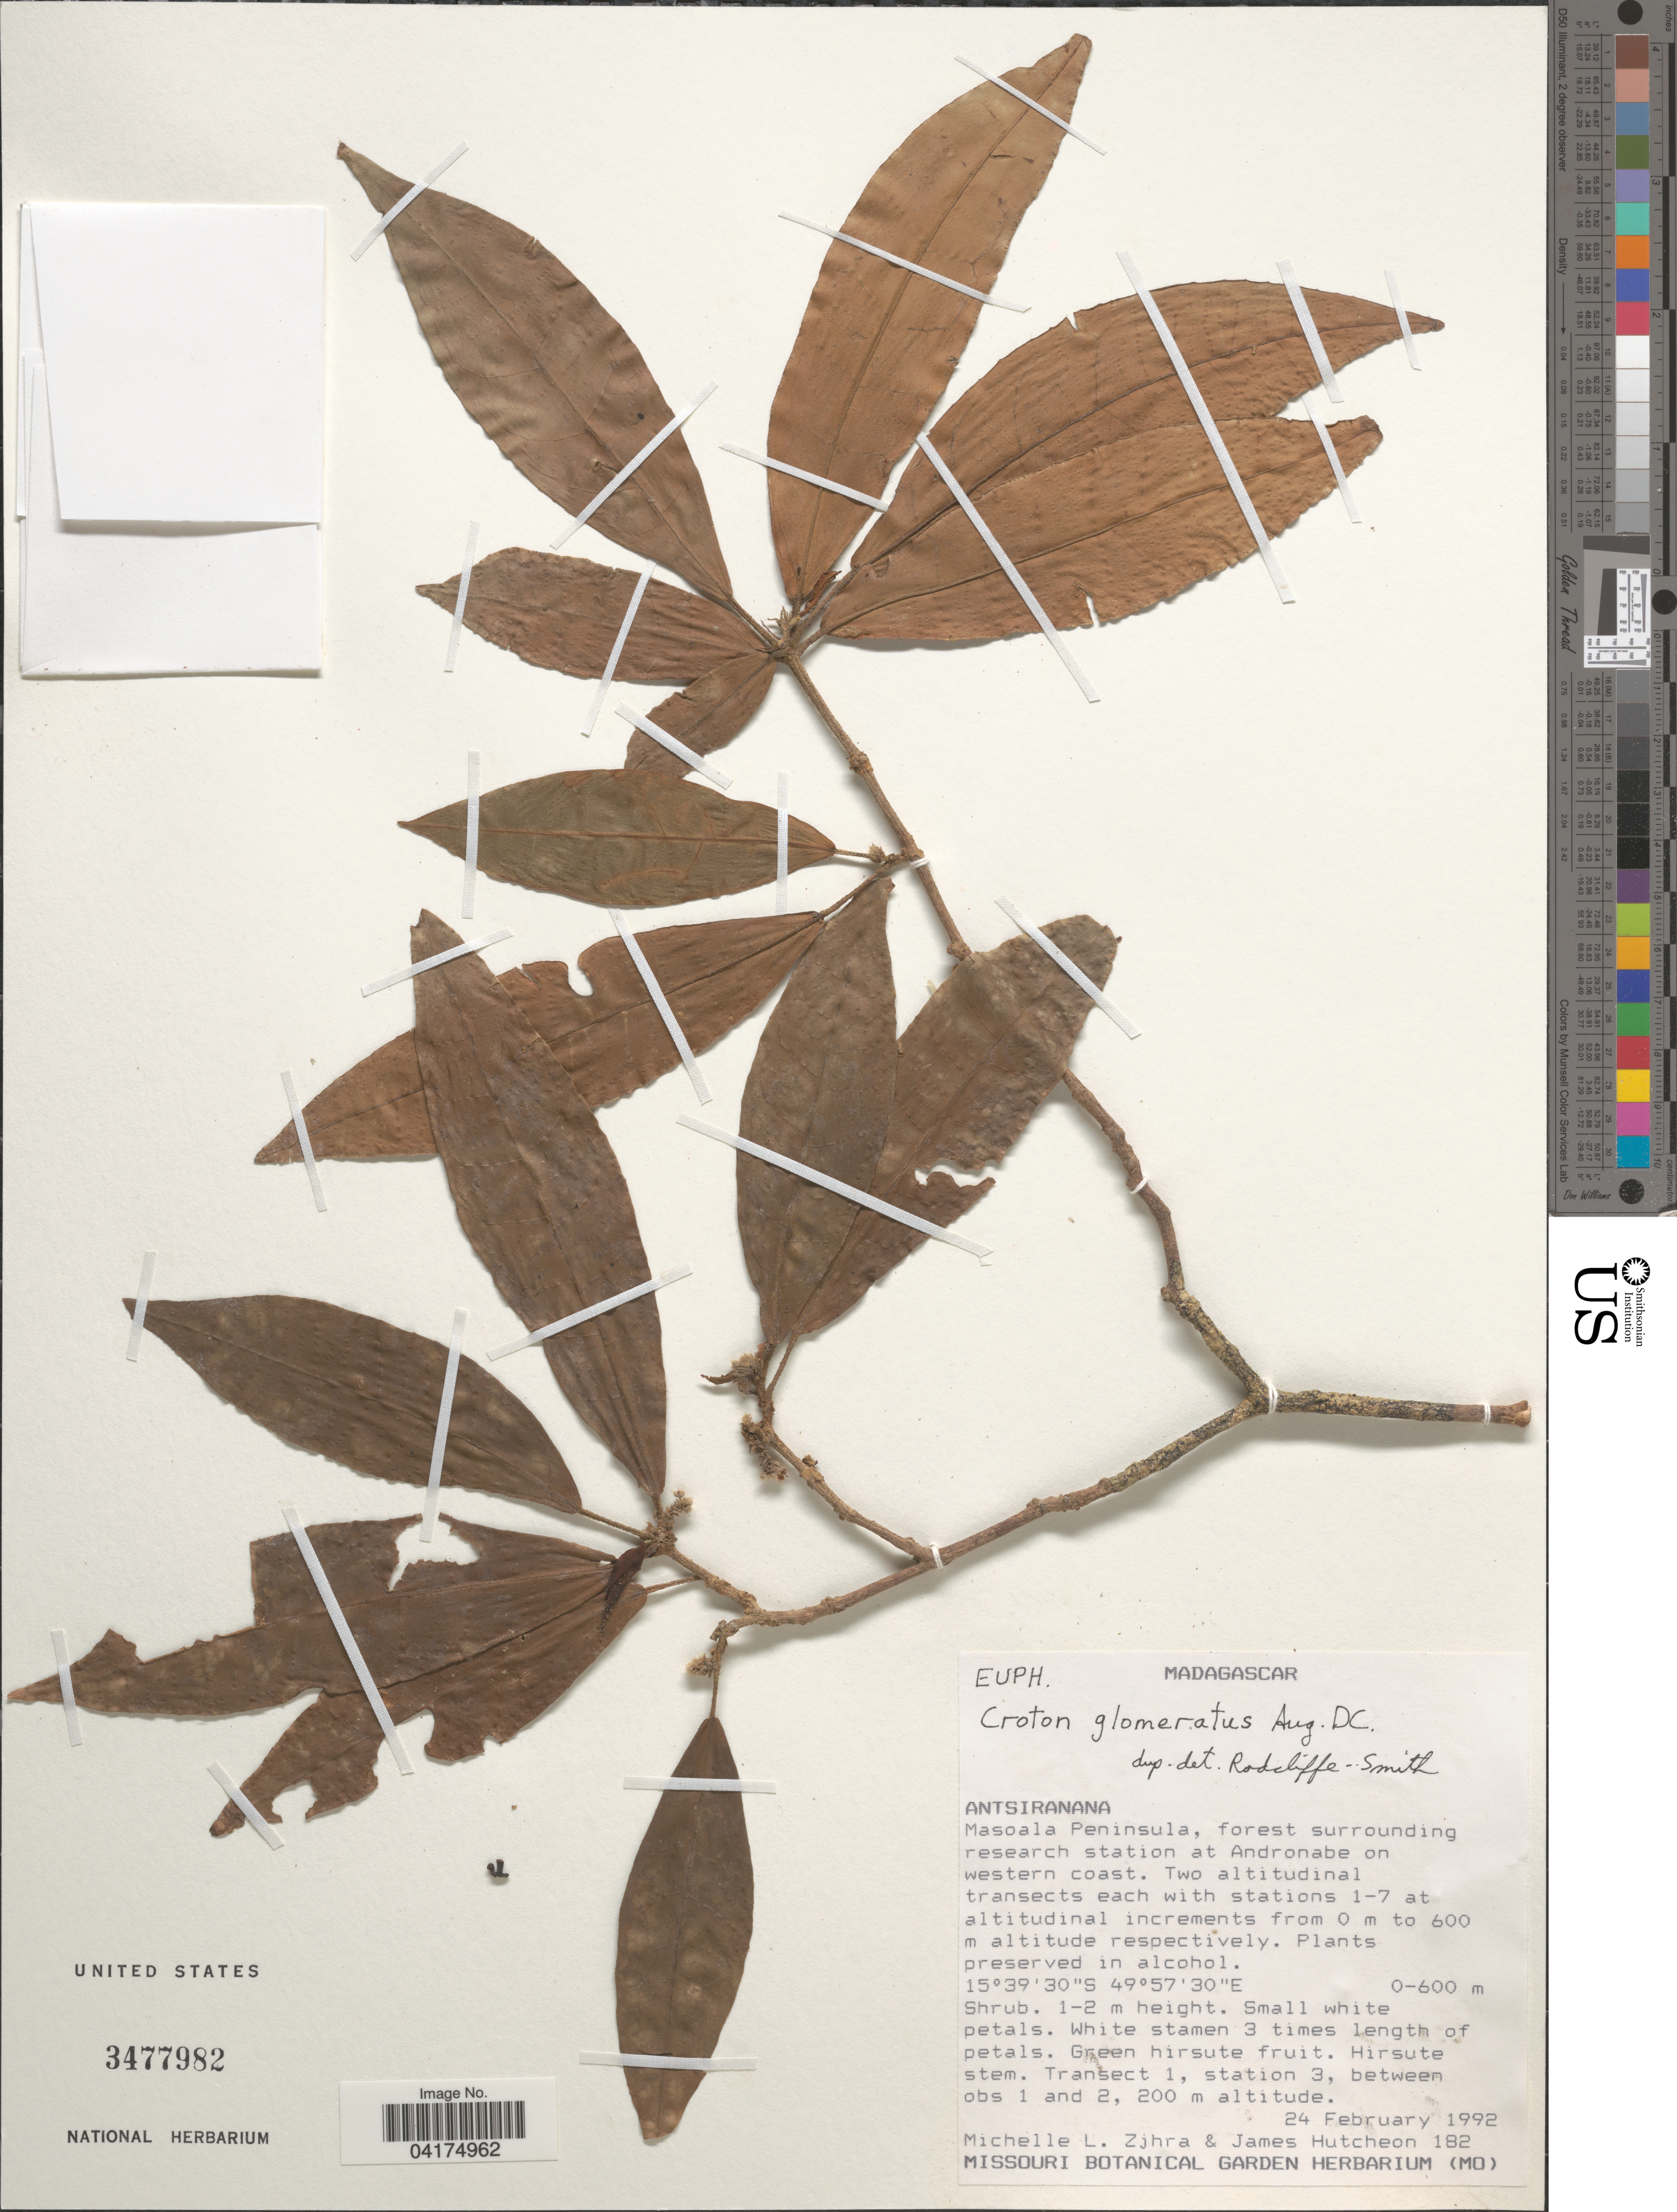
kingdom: Plantae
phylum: Tracheophyta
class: Magnoliopsida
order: Malpighiales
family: Euphorbiaceae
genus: Croton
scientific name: Croton glomeratus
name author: Aug. DC.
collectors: M. Zjhra & J. Hutcheon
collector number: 182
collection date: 1992-02-24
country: Madagascar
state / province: Analanjirofo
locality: Masoala Peninsula, forest surrounding research station at Andronabe on western coast.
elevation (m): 0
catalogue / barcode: US 3477982